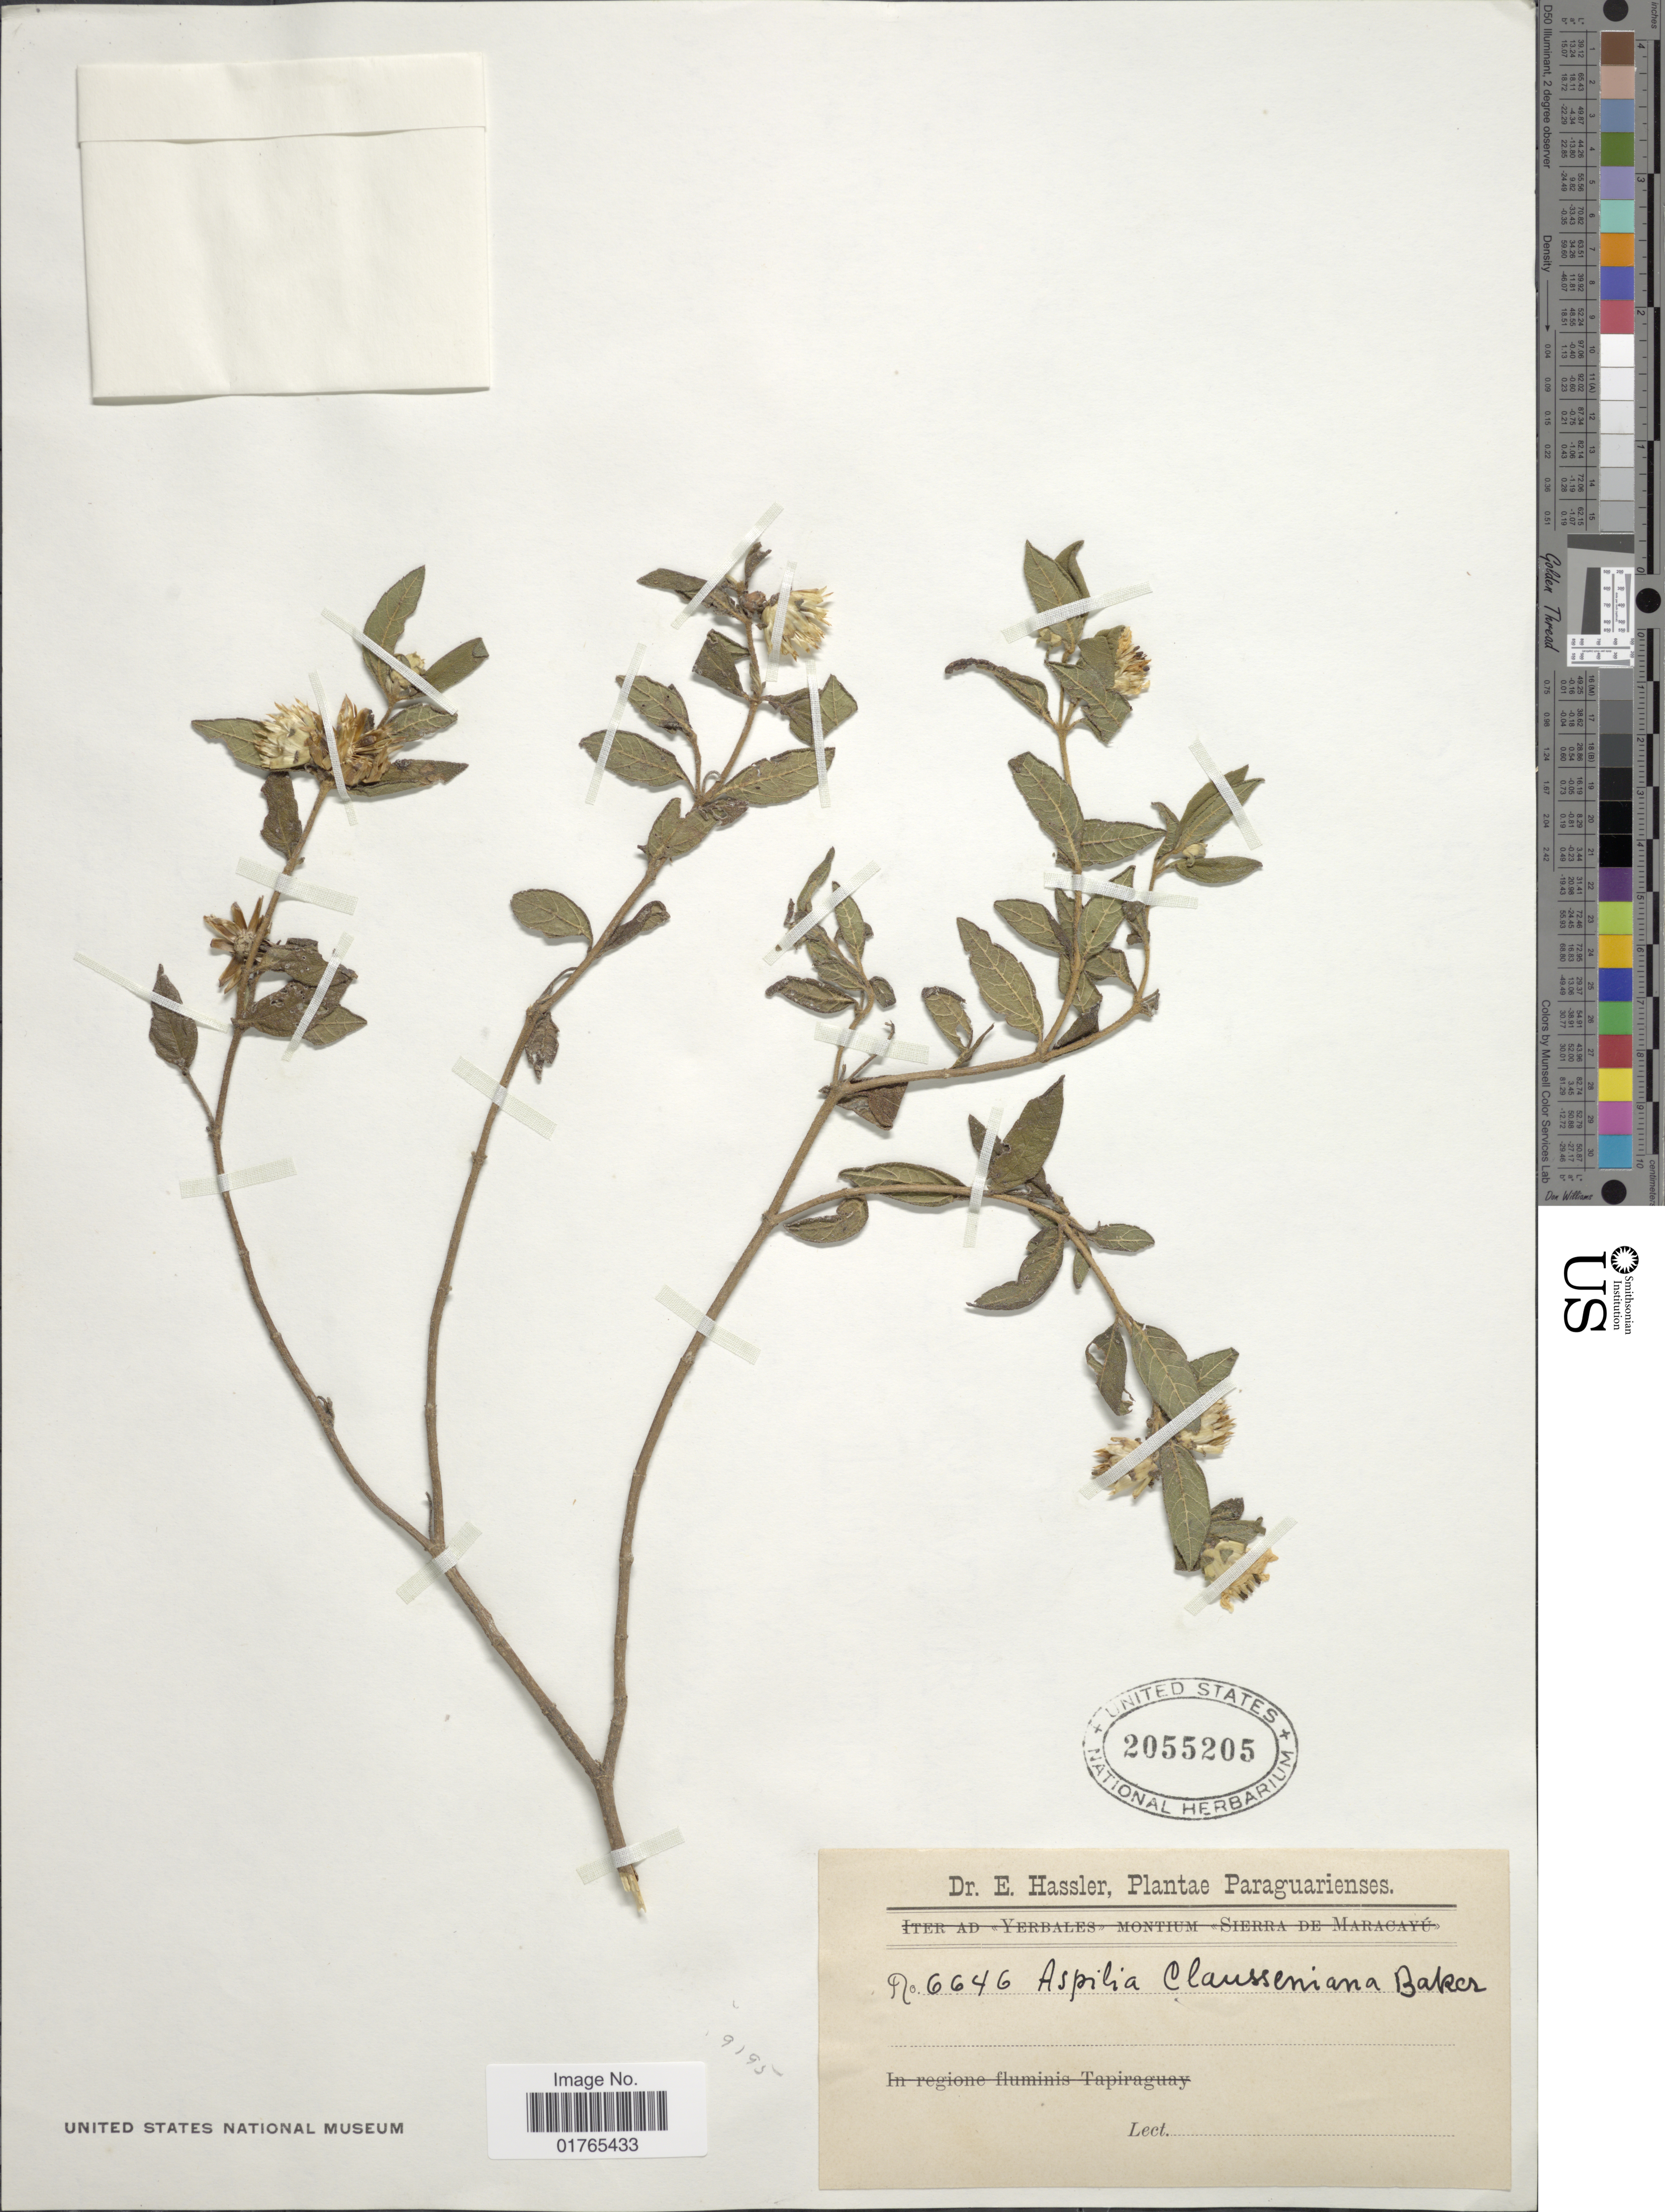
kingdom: Plantae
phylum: Tracheophyta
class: Magnoliopsida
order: Asterales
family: Asteraceae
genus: Aspilia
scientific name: Aspilia clausseniana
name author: Baker in Mart.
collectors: E. Hassler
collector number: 6646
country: Paraguay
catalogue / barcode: US 2055205